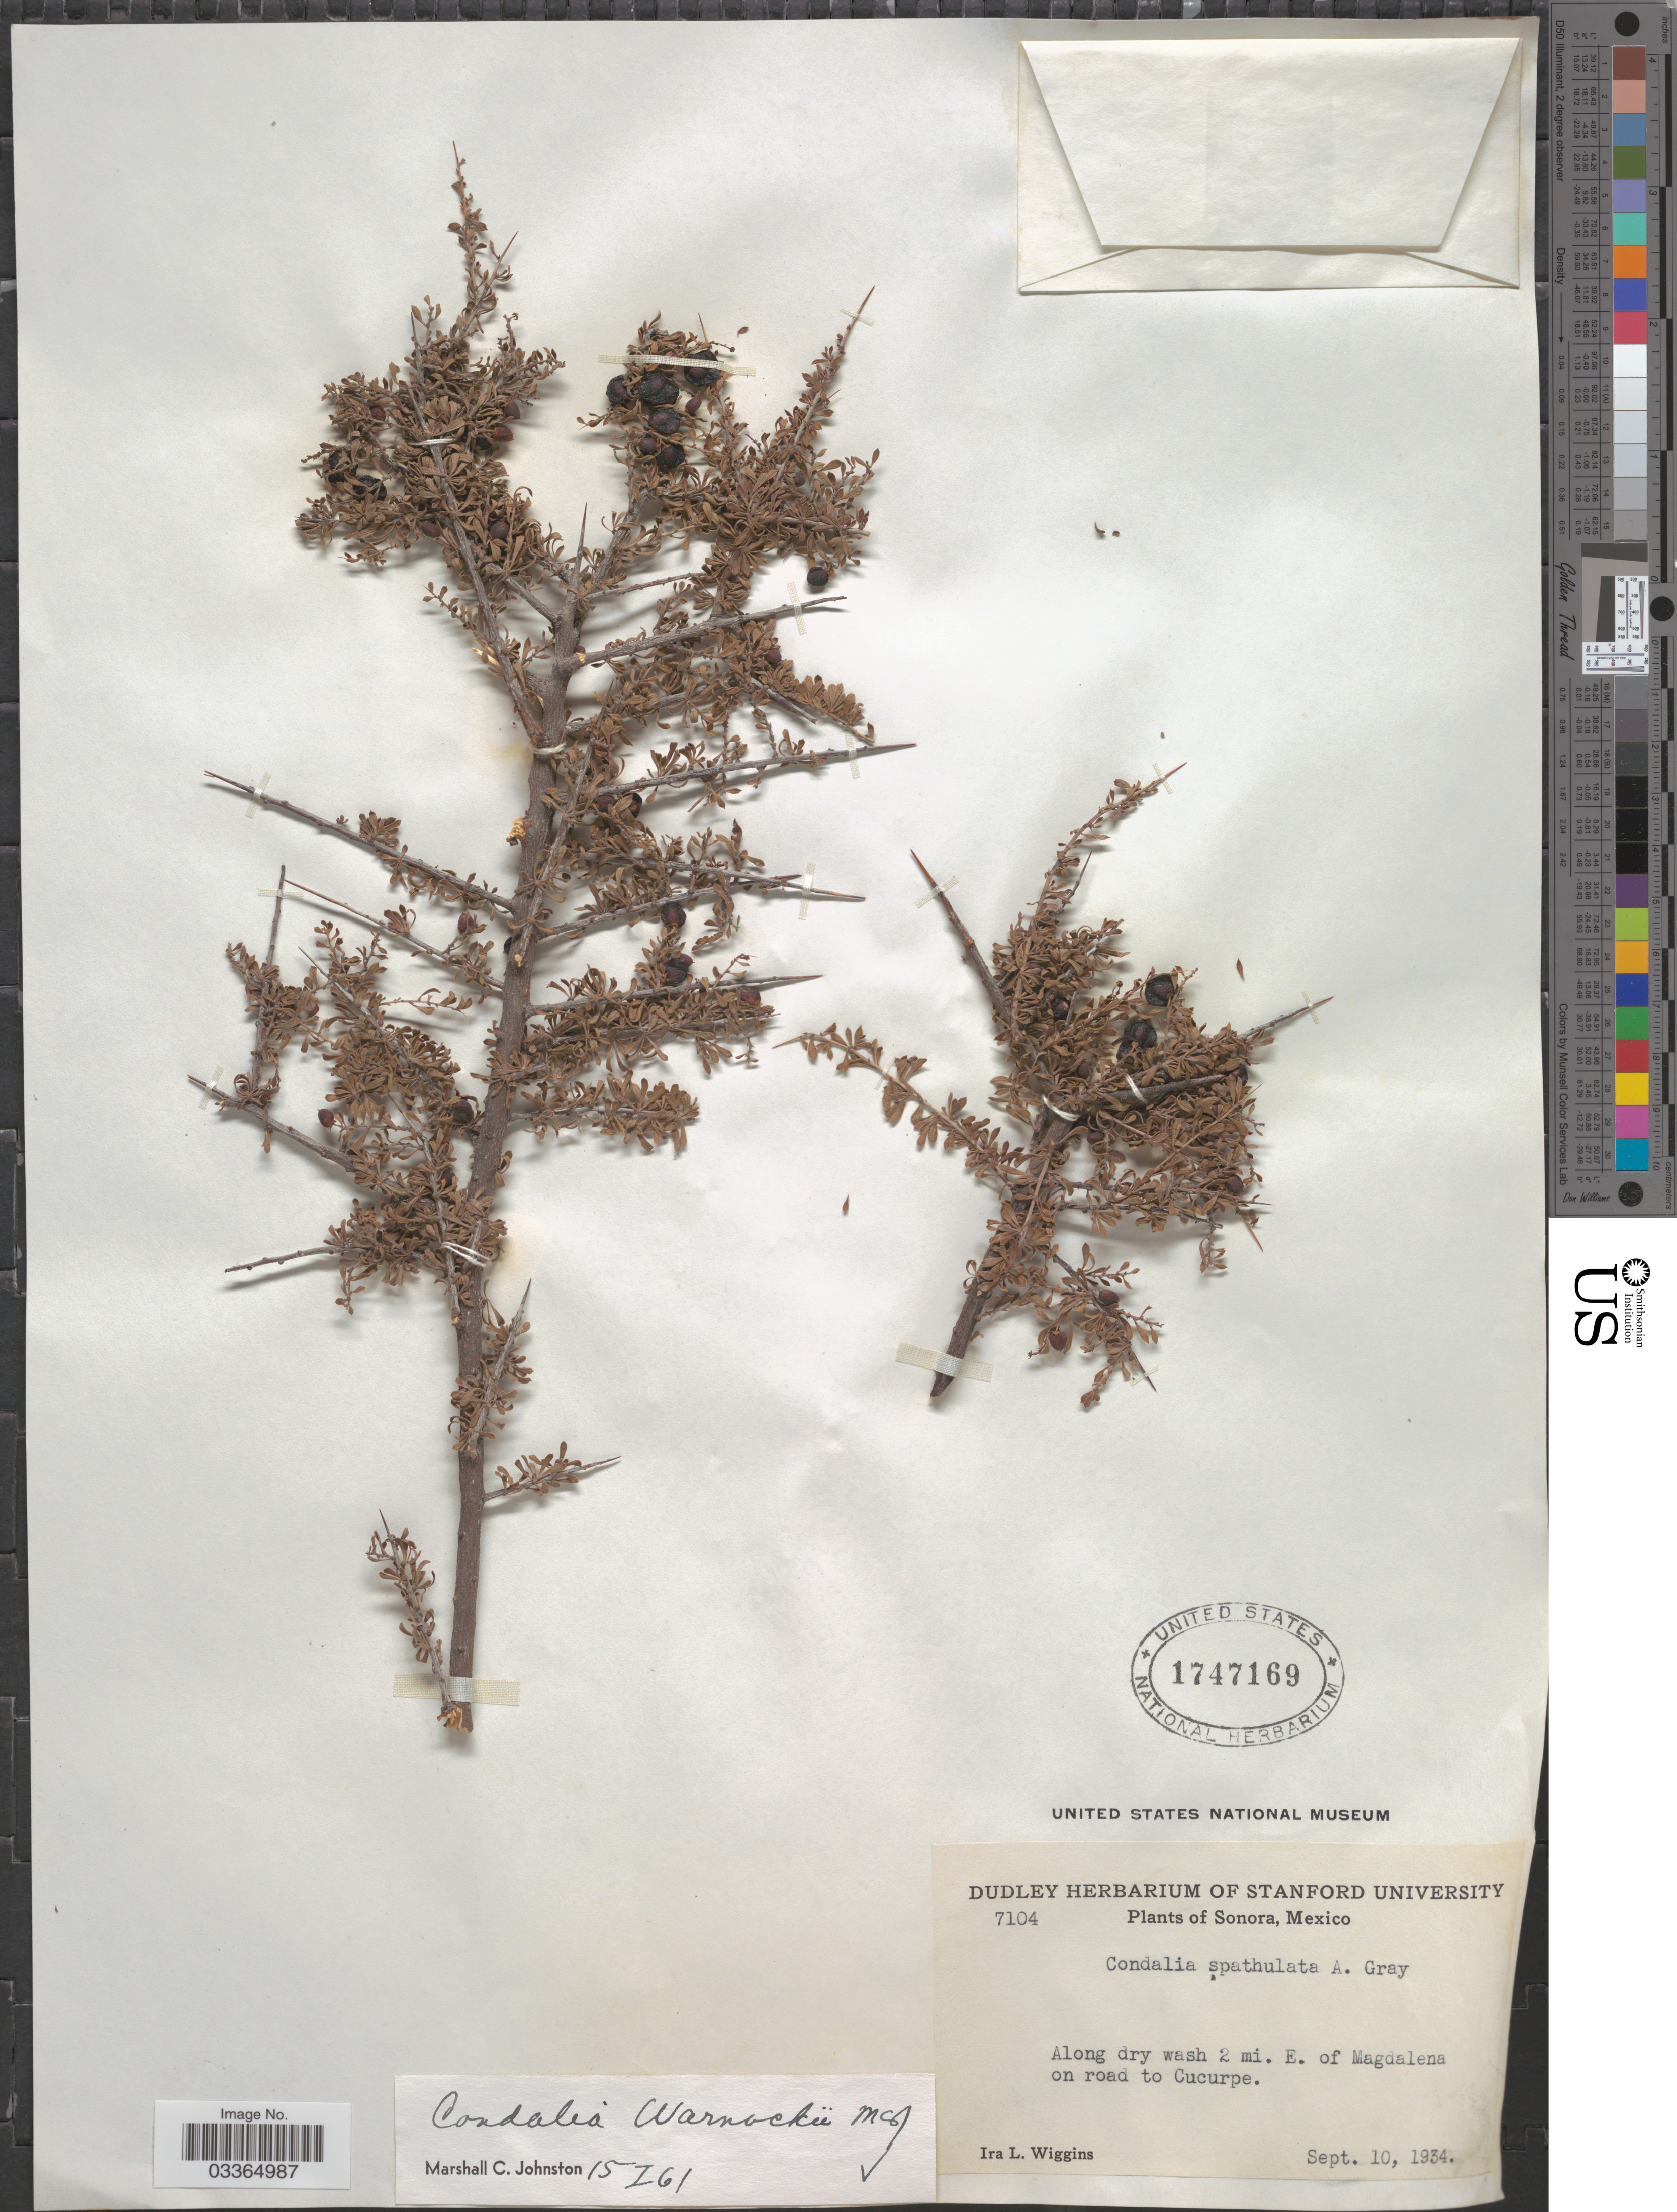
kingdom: Plantae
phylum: Tracheophyta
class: Magnoliopsida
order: Rosales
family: Rhamnaceae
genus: Condalia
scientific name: Condalia warnockii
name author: M.C. Johnst.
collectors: I. L. Wiggins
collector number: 7104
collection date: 1934-09-10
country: Mexico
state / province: Sonora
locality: Along dry wash 2 mi. E. of Magdalena on road to Cucurpe.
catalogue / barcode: US 1747169